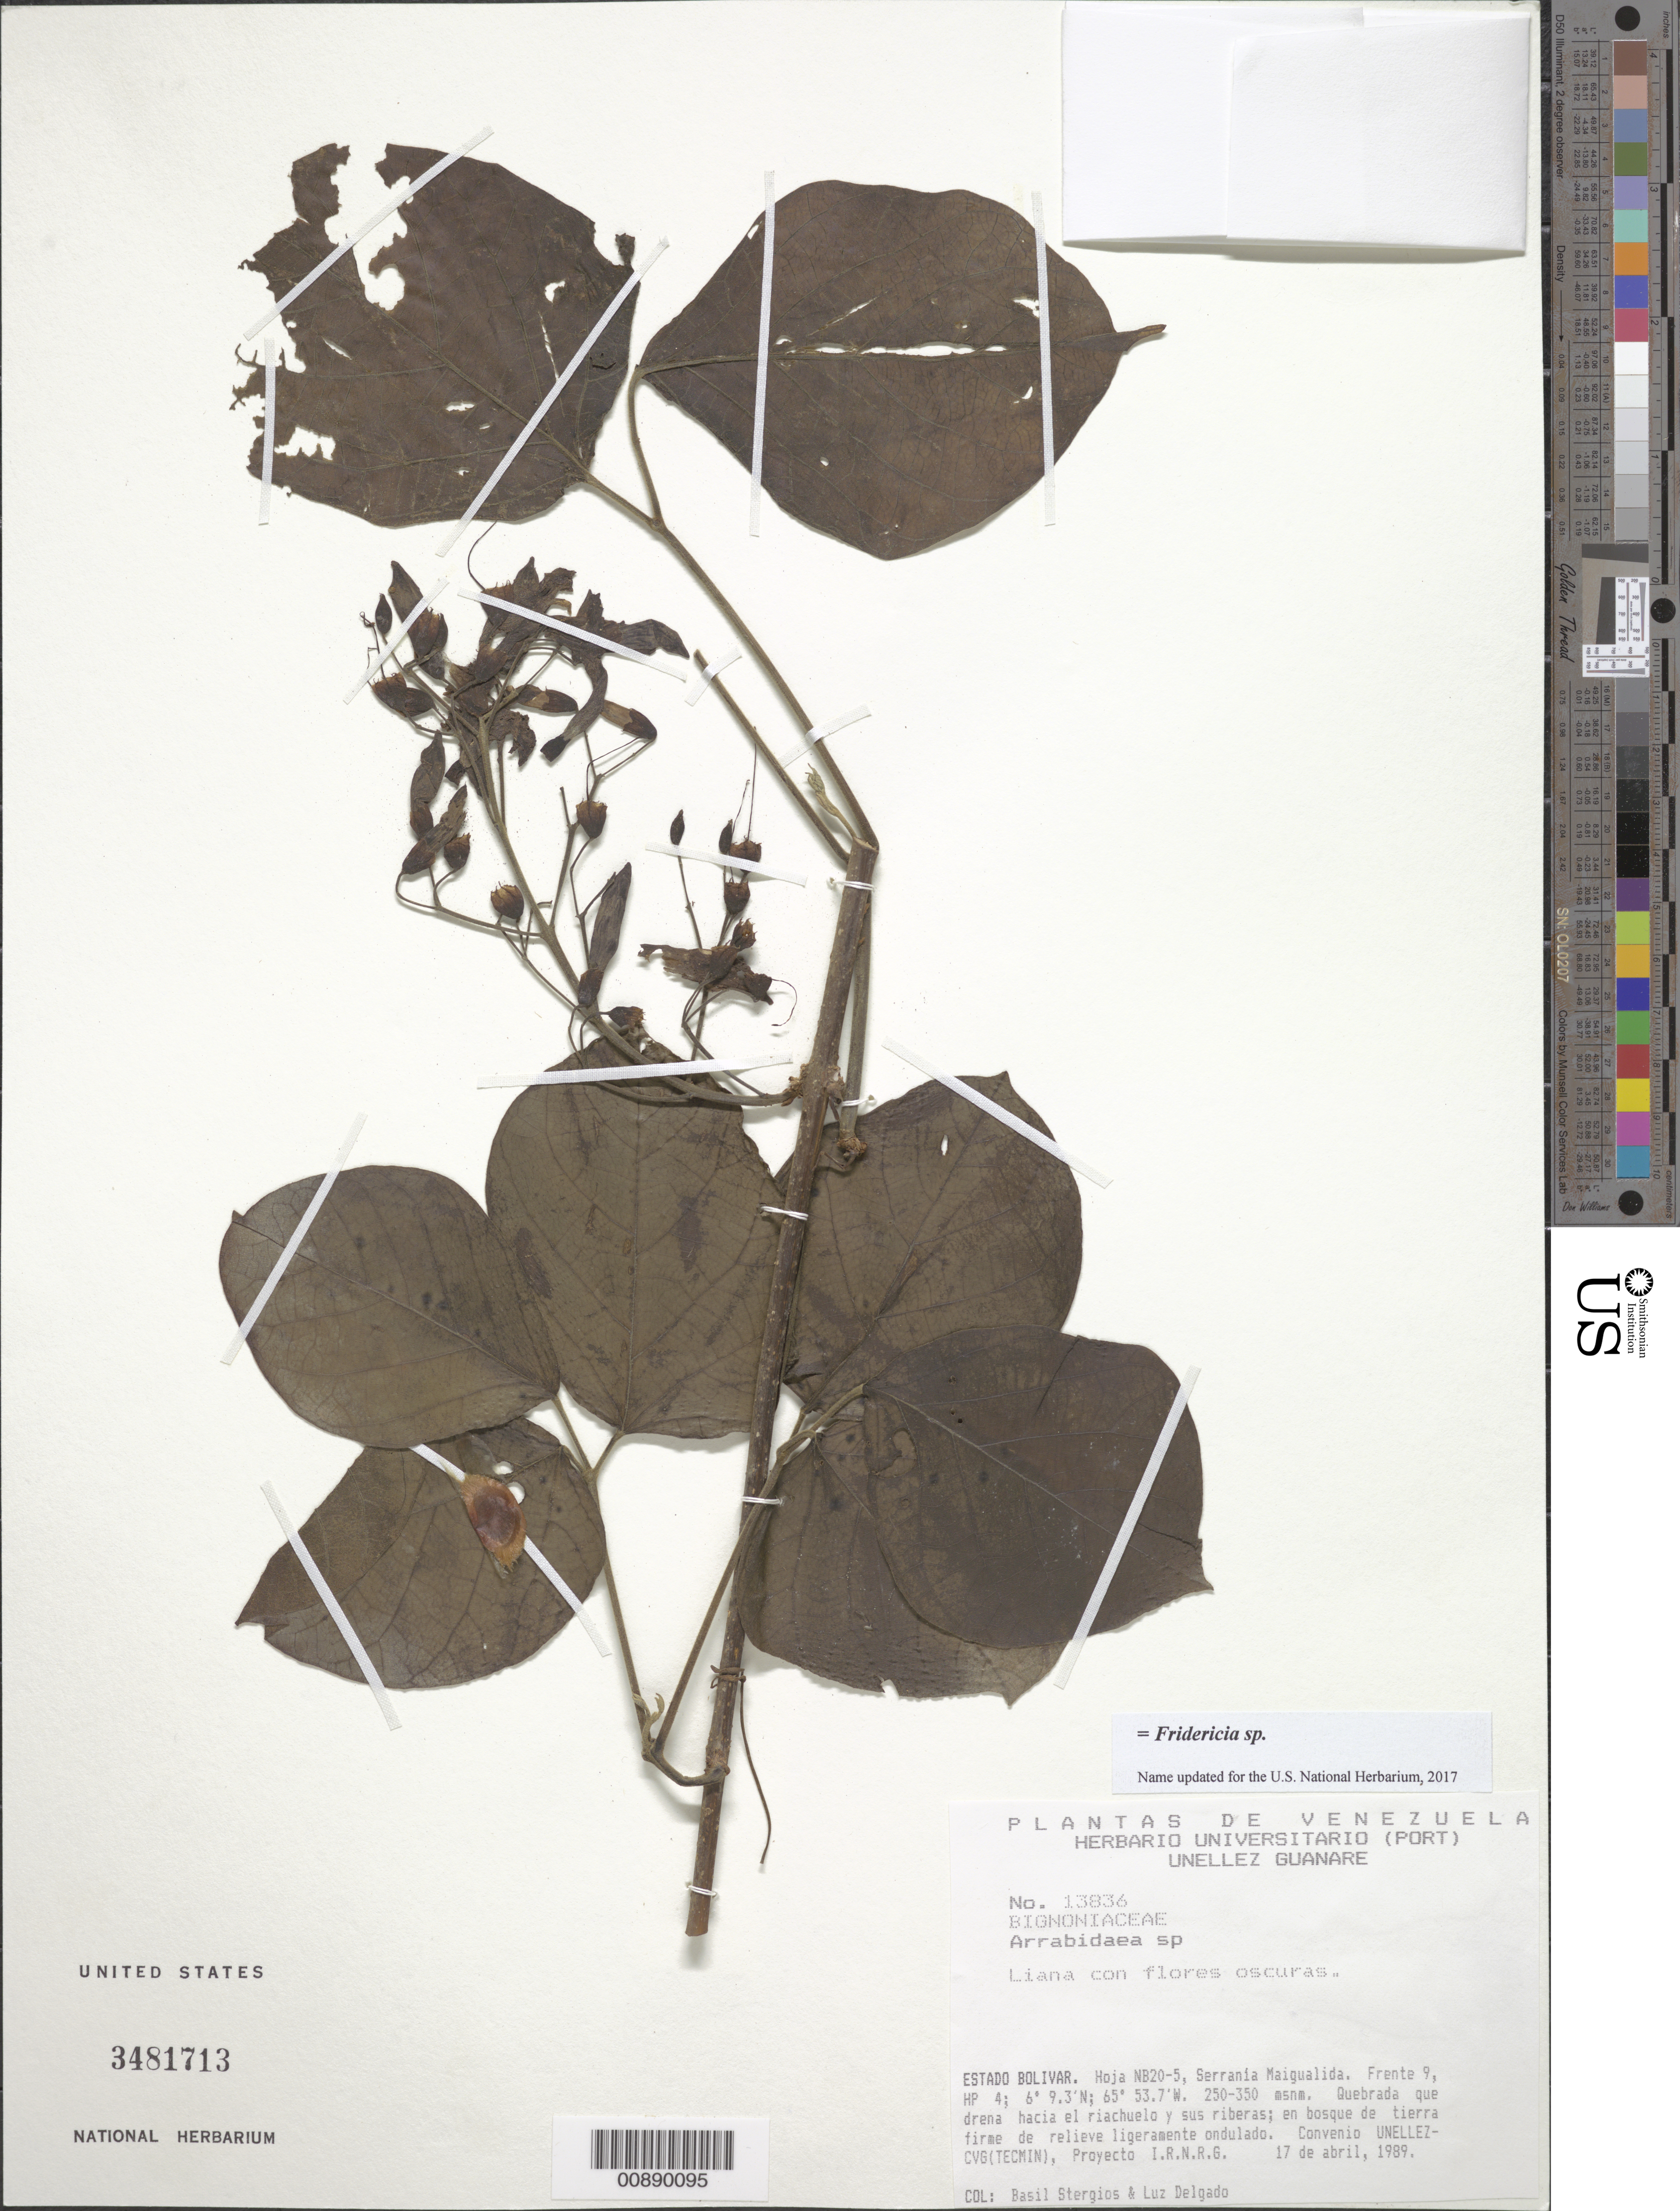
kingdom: Plantae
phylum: Tracheophyta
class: Magnoliopsida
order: Lamiales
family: Bignoniaceae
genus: Fridericia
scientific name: Fridericia sp.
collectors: B. G. Stergios & L. Delgado V.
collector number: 13836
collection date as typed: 17-Apr-89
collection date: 1989-04-17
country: Venezuela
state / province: Bolívar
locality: Serrania Maigualida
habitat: Quebrada que drena hacia el riachuelo y sus riberas; en bosque de tierra firme de relieve ligeramente ondulado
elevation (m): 250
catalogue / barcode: US 3481713